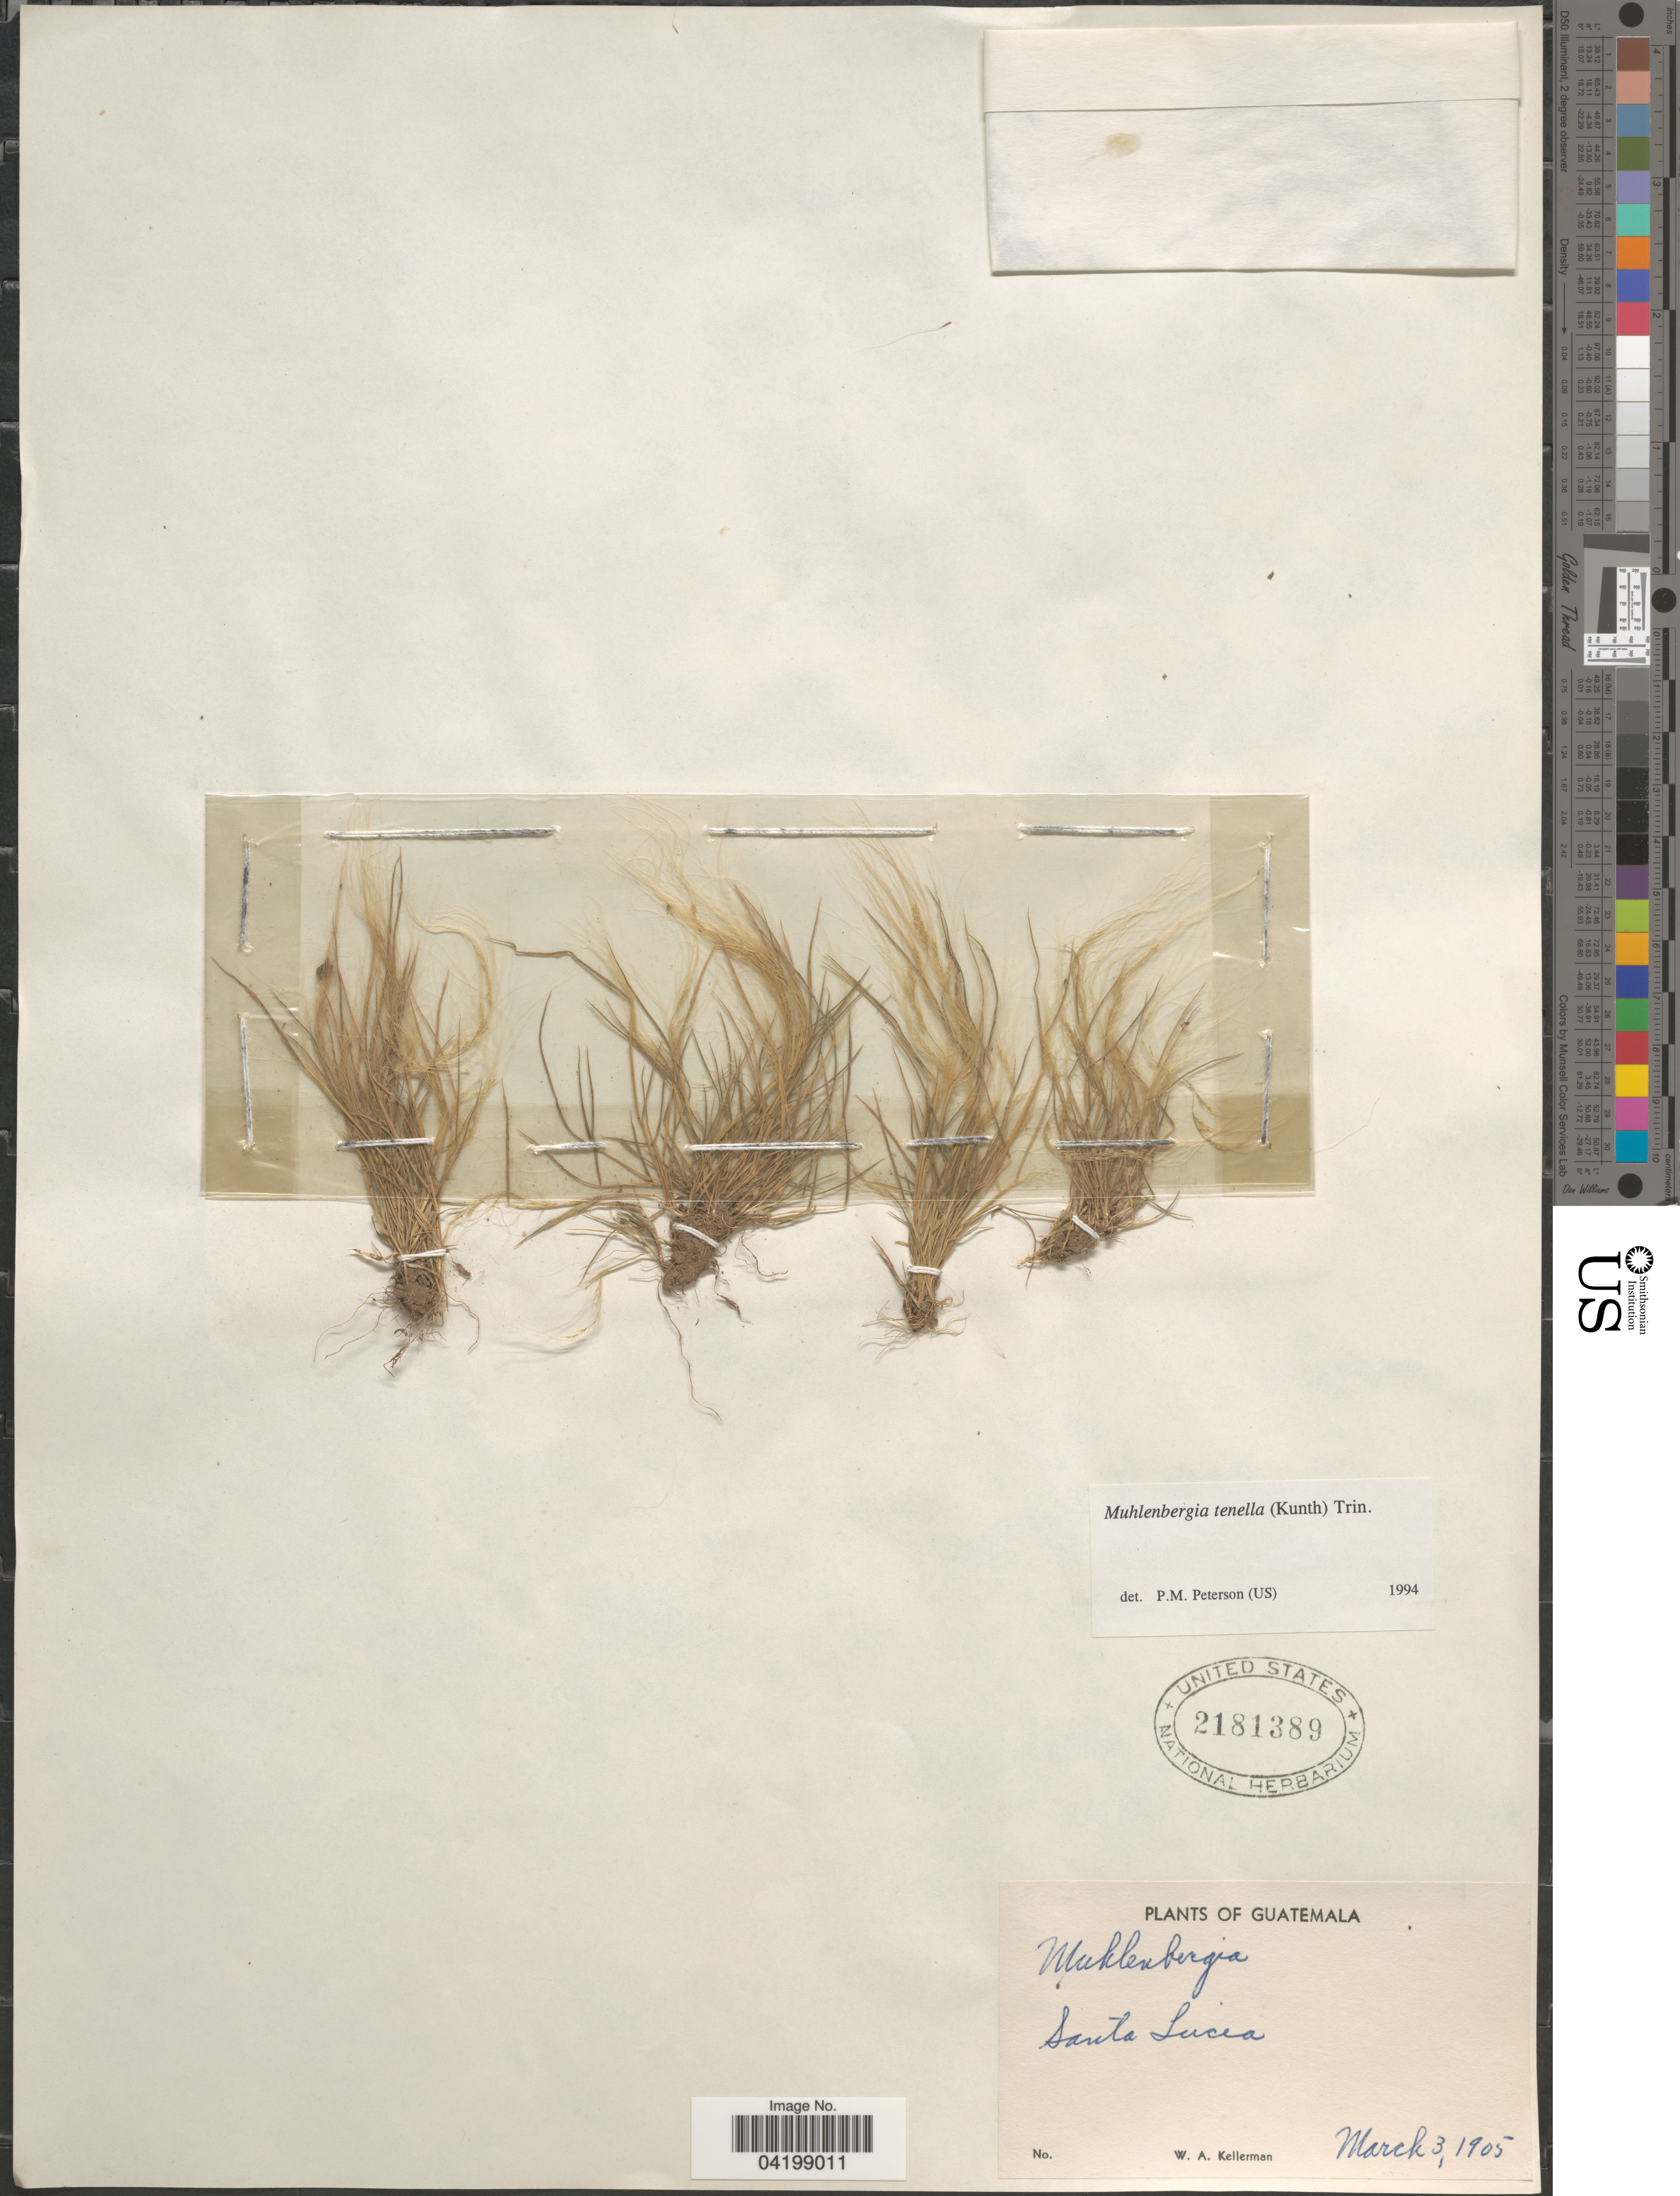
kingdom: Plantae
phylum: Tracheophyta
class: Liliopsida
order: Poales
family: Poaceae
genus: Muhlenbergia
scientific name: Muhlenbergia tenella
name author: (Kunth) Trin.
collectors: W. Kellerman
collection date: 1905-03-03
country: Guatemala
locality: Santa Lucia.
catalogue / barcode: US 2181389